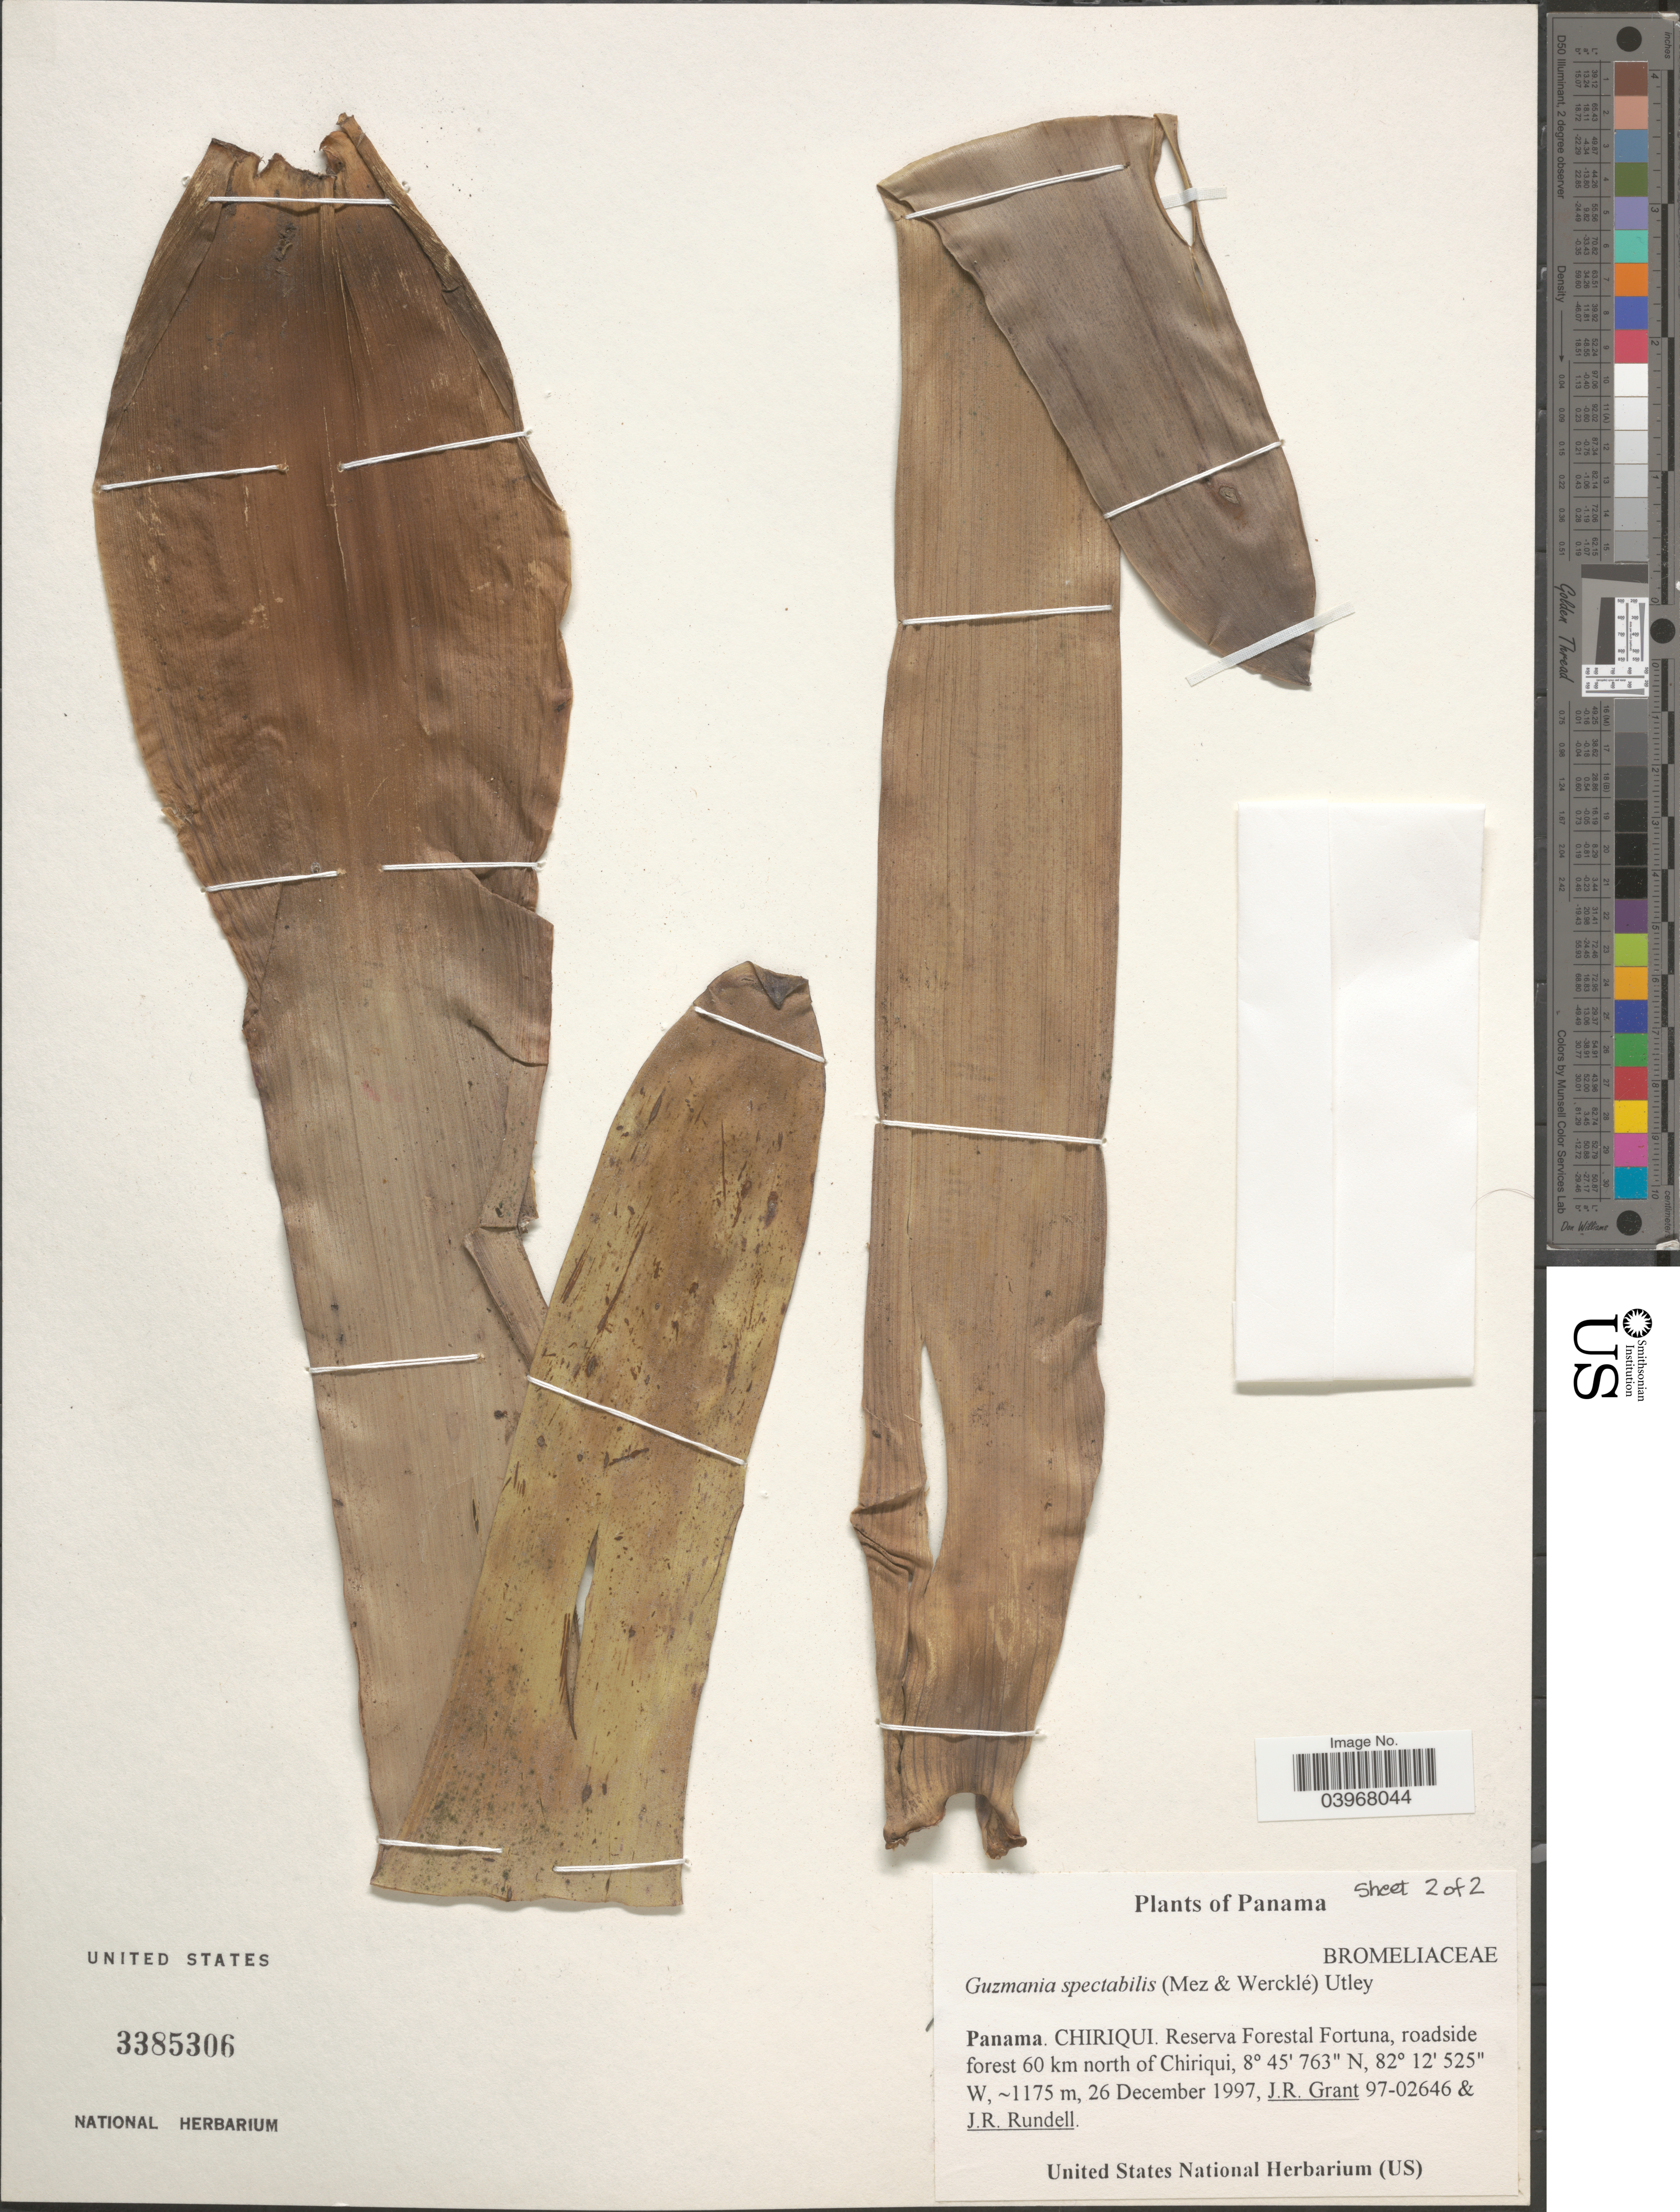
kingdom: Plantae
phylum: Tracheophyta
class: Liliopsida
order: Poales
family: Bromeliaceae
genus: Guzmania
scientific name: Guzmania spectabilis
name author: (Mez & Wercklé) Utley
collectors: J. Grant & J. R. Rundell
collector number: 97-02646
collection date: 1997-12-26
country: Panama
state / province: Chiriqui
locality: Reserva Forestal Fortuna, roadside forest 60 km north of Chiriqui.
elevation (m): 1175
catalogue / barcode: US 3385306